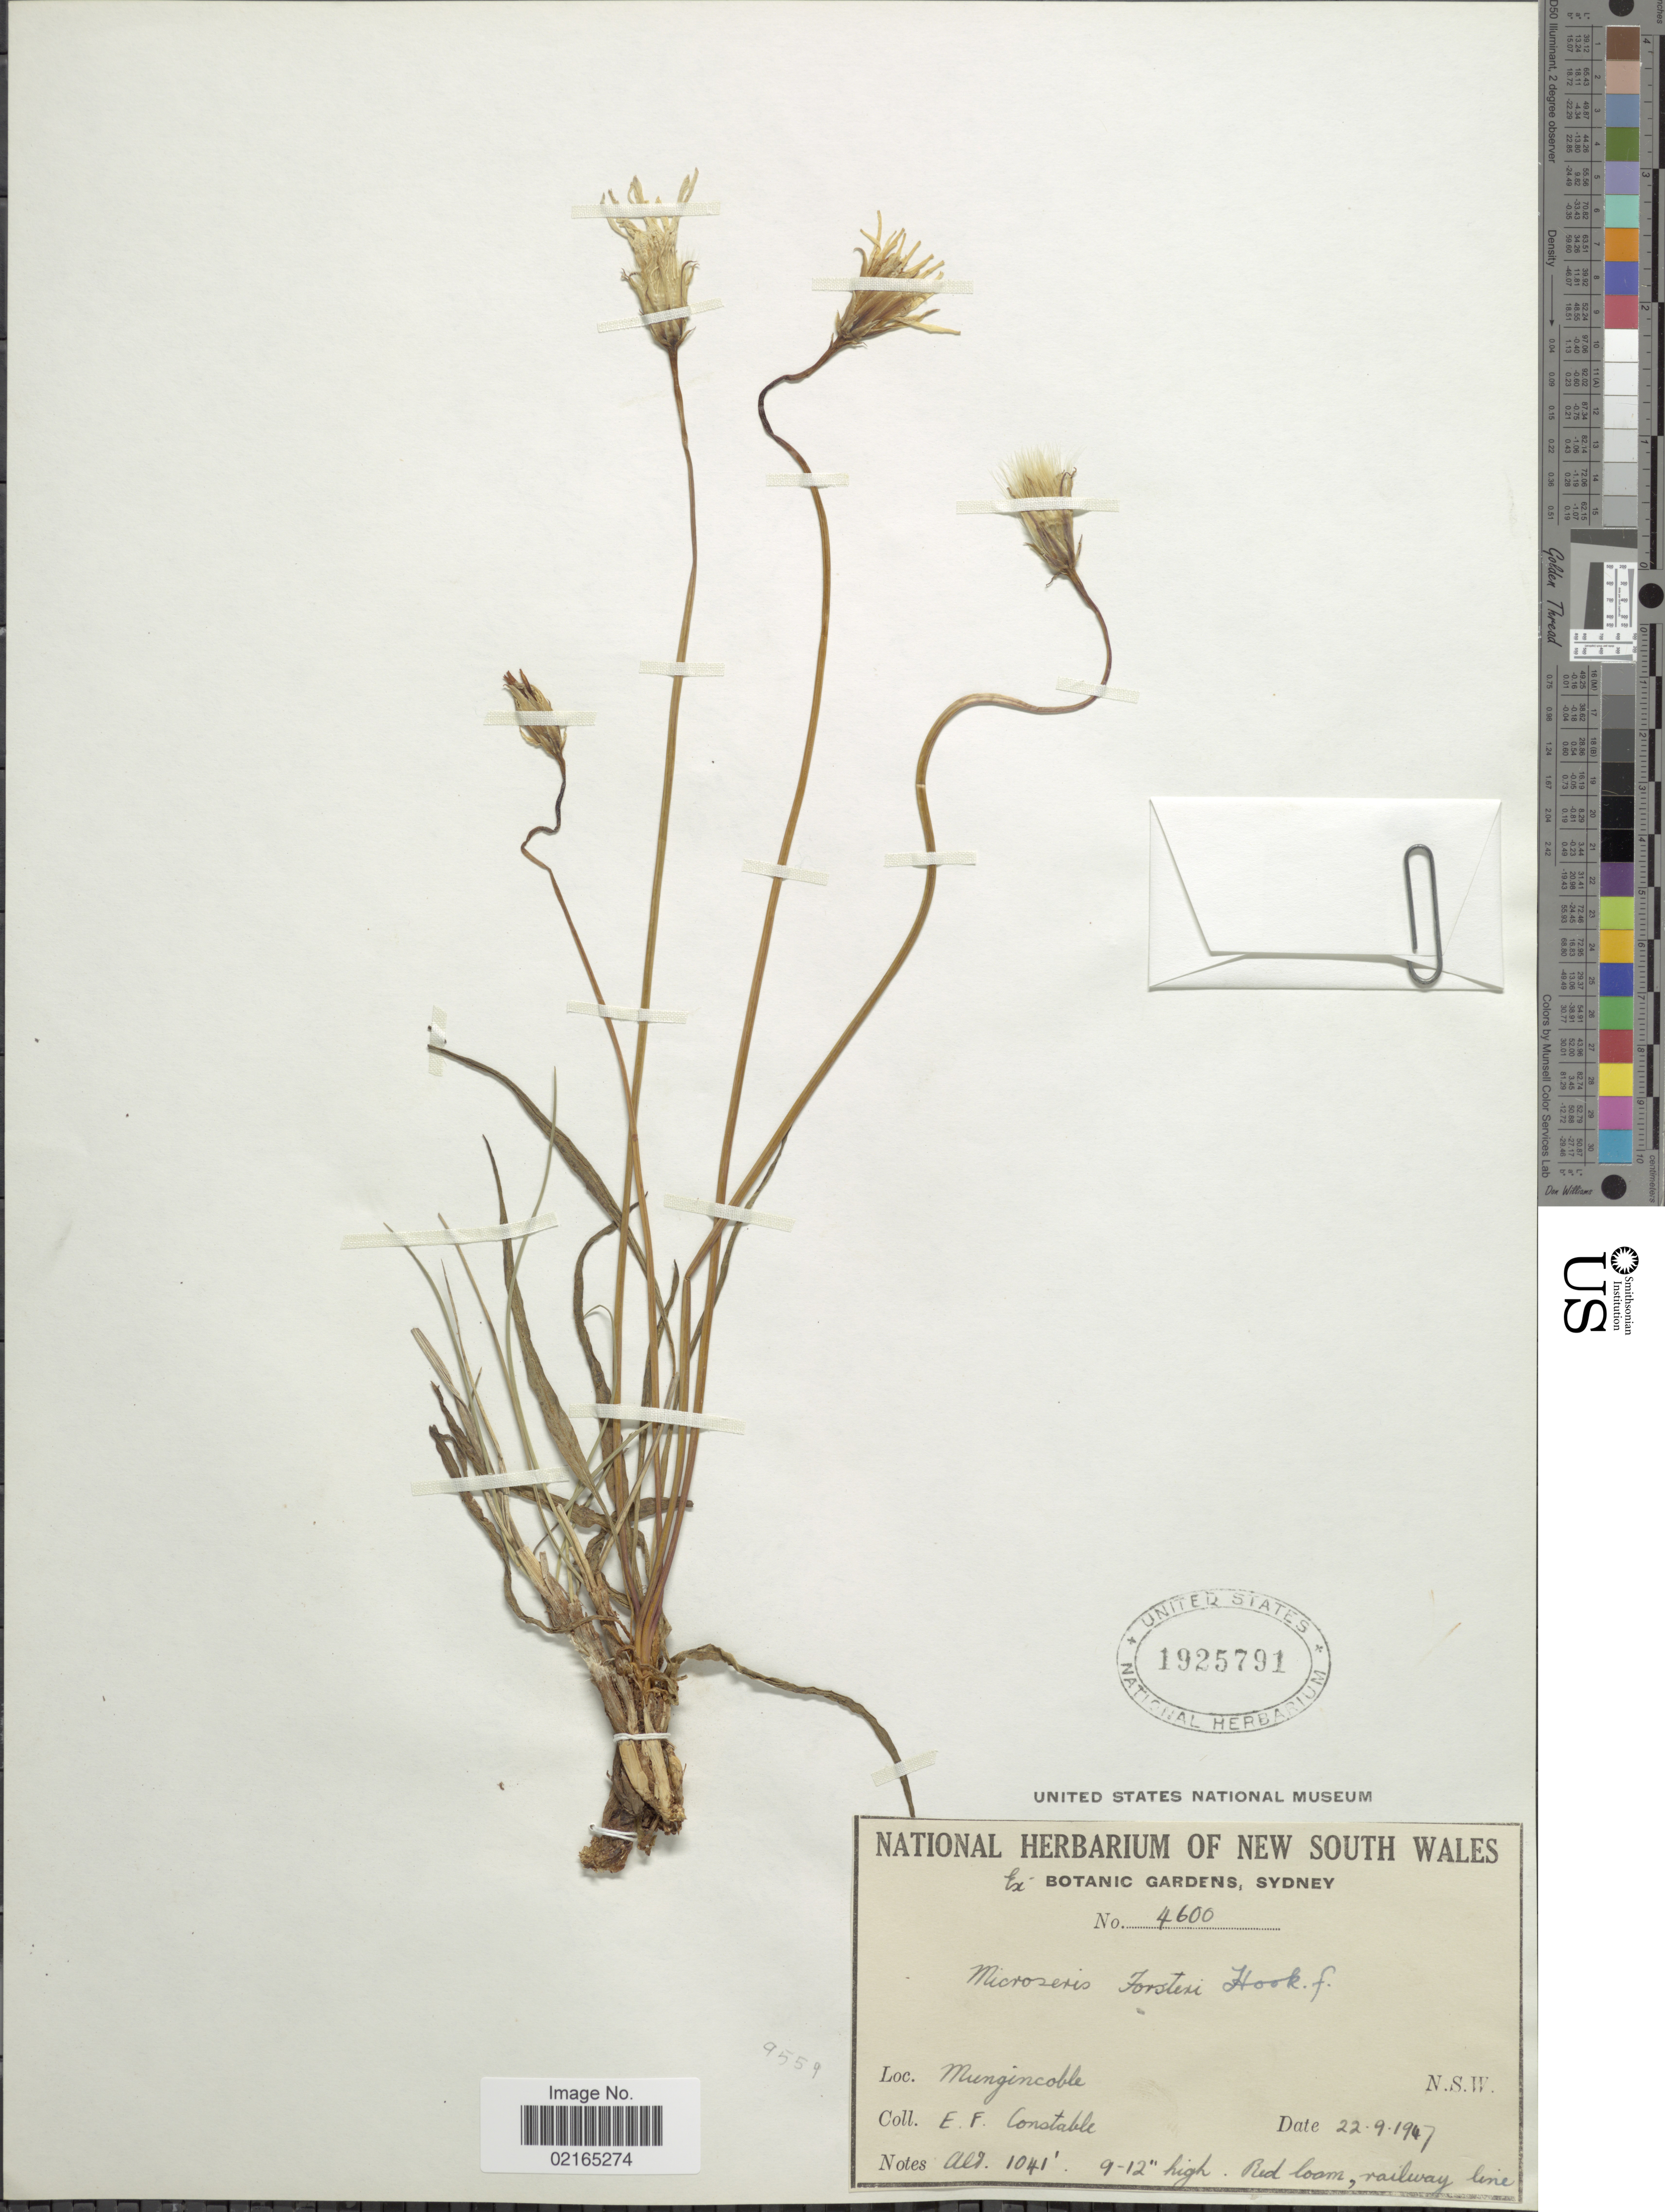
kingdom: Plantae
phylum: Tracheophyta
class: Magnoliopsida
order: Asterales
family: Asteraceae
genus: Microseris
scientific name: Microseris scapigera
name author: (Sol. ex A. Cunn.) Sch. Bip.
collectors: E. F. Constable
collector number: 460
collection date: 1947-09-22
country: Australia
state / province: New South Wales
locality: Mungincoble, red loam, railway line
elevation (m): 317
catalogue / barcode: US 1925791